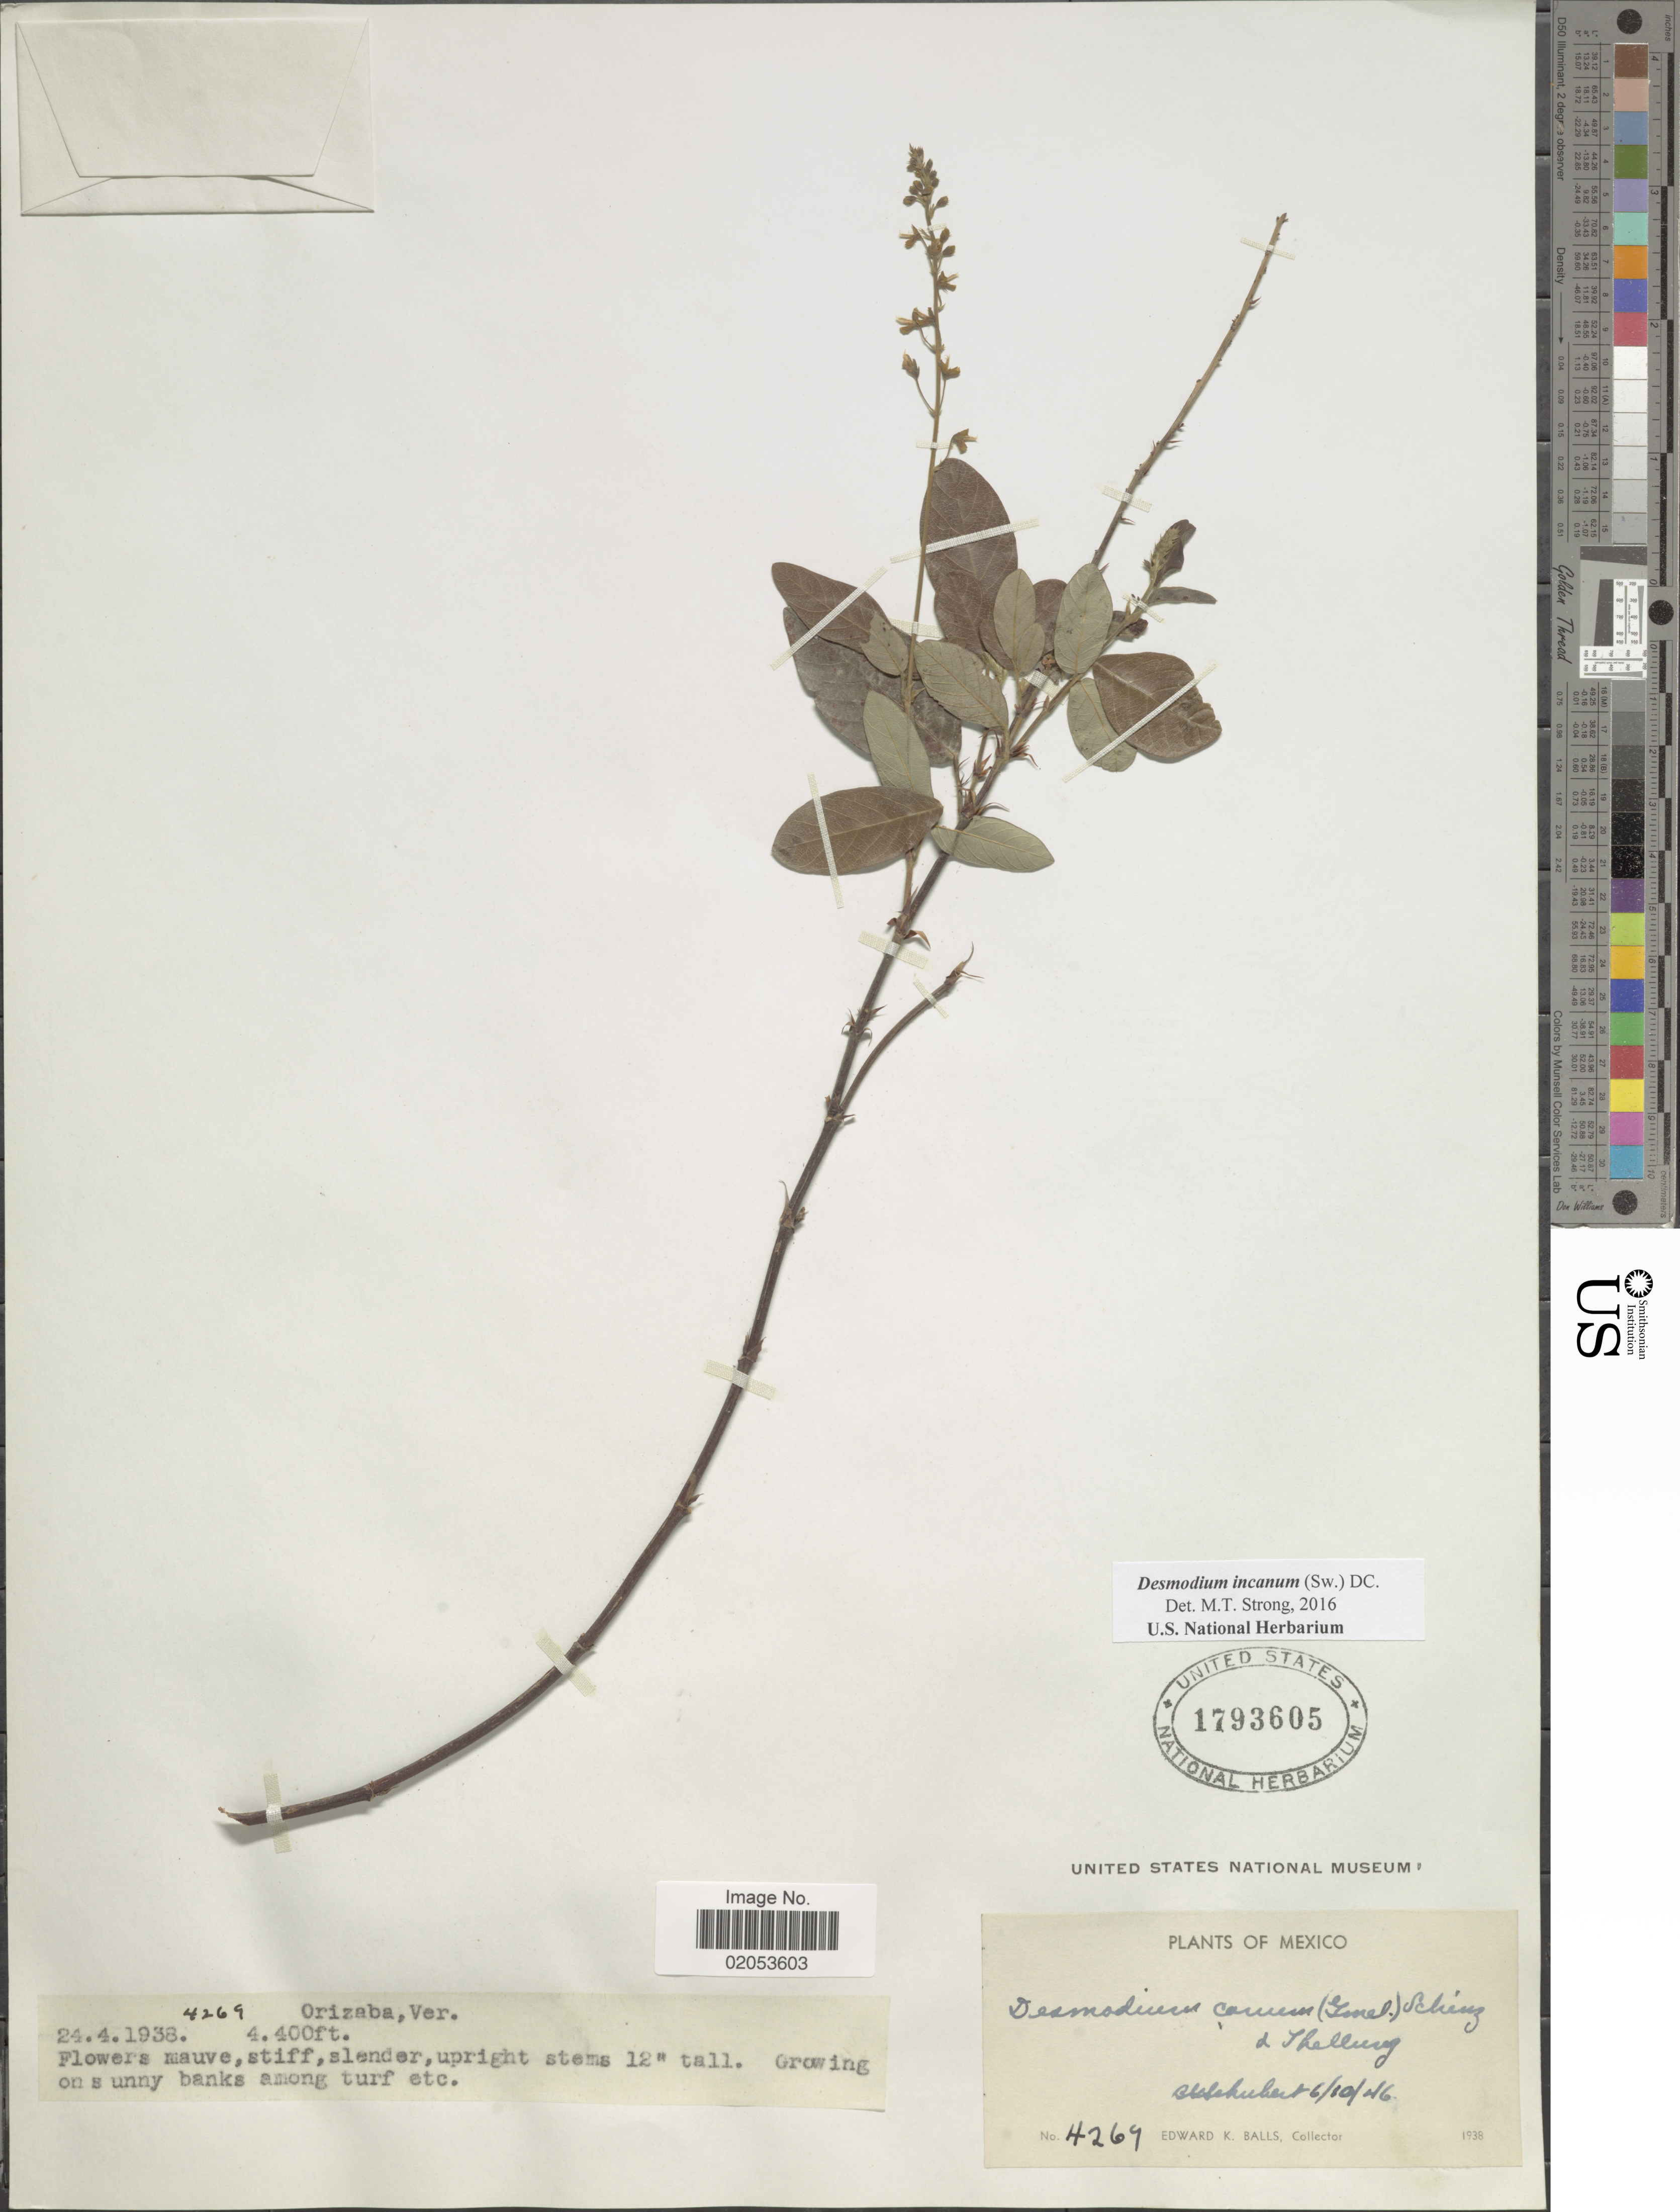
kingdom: Plantae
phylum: Tracheophyta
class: Magnoliopsida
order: Fabales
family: Fabaceae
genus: Desmodium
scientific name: Desmodium incanum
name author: (Sw.) DC.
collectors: E. K. Balls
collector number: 4269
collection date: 1938-04-24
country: Mexico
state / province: Veracruz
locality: Orizaba, growing on sunnybanks among turf etc.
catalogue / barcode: US 1793605